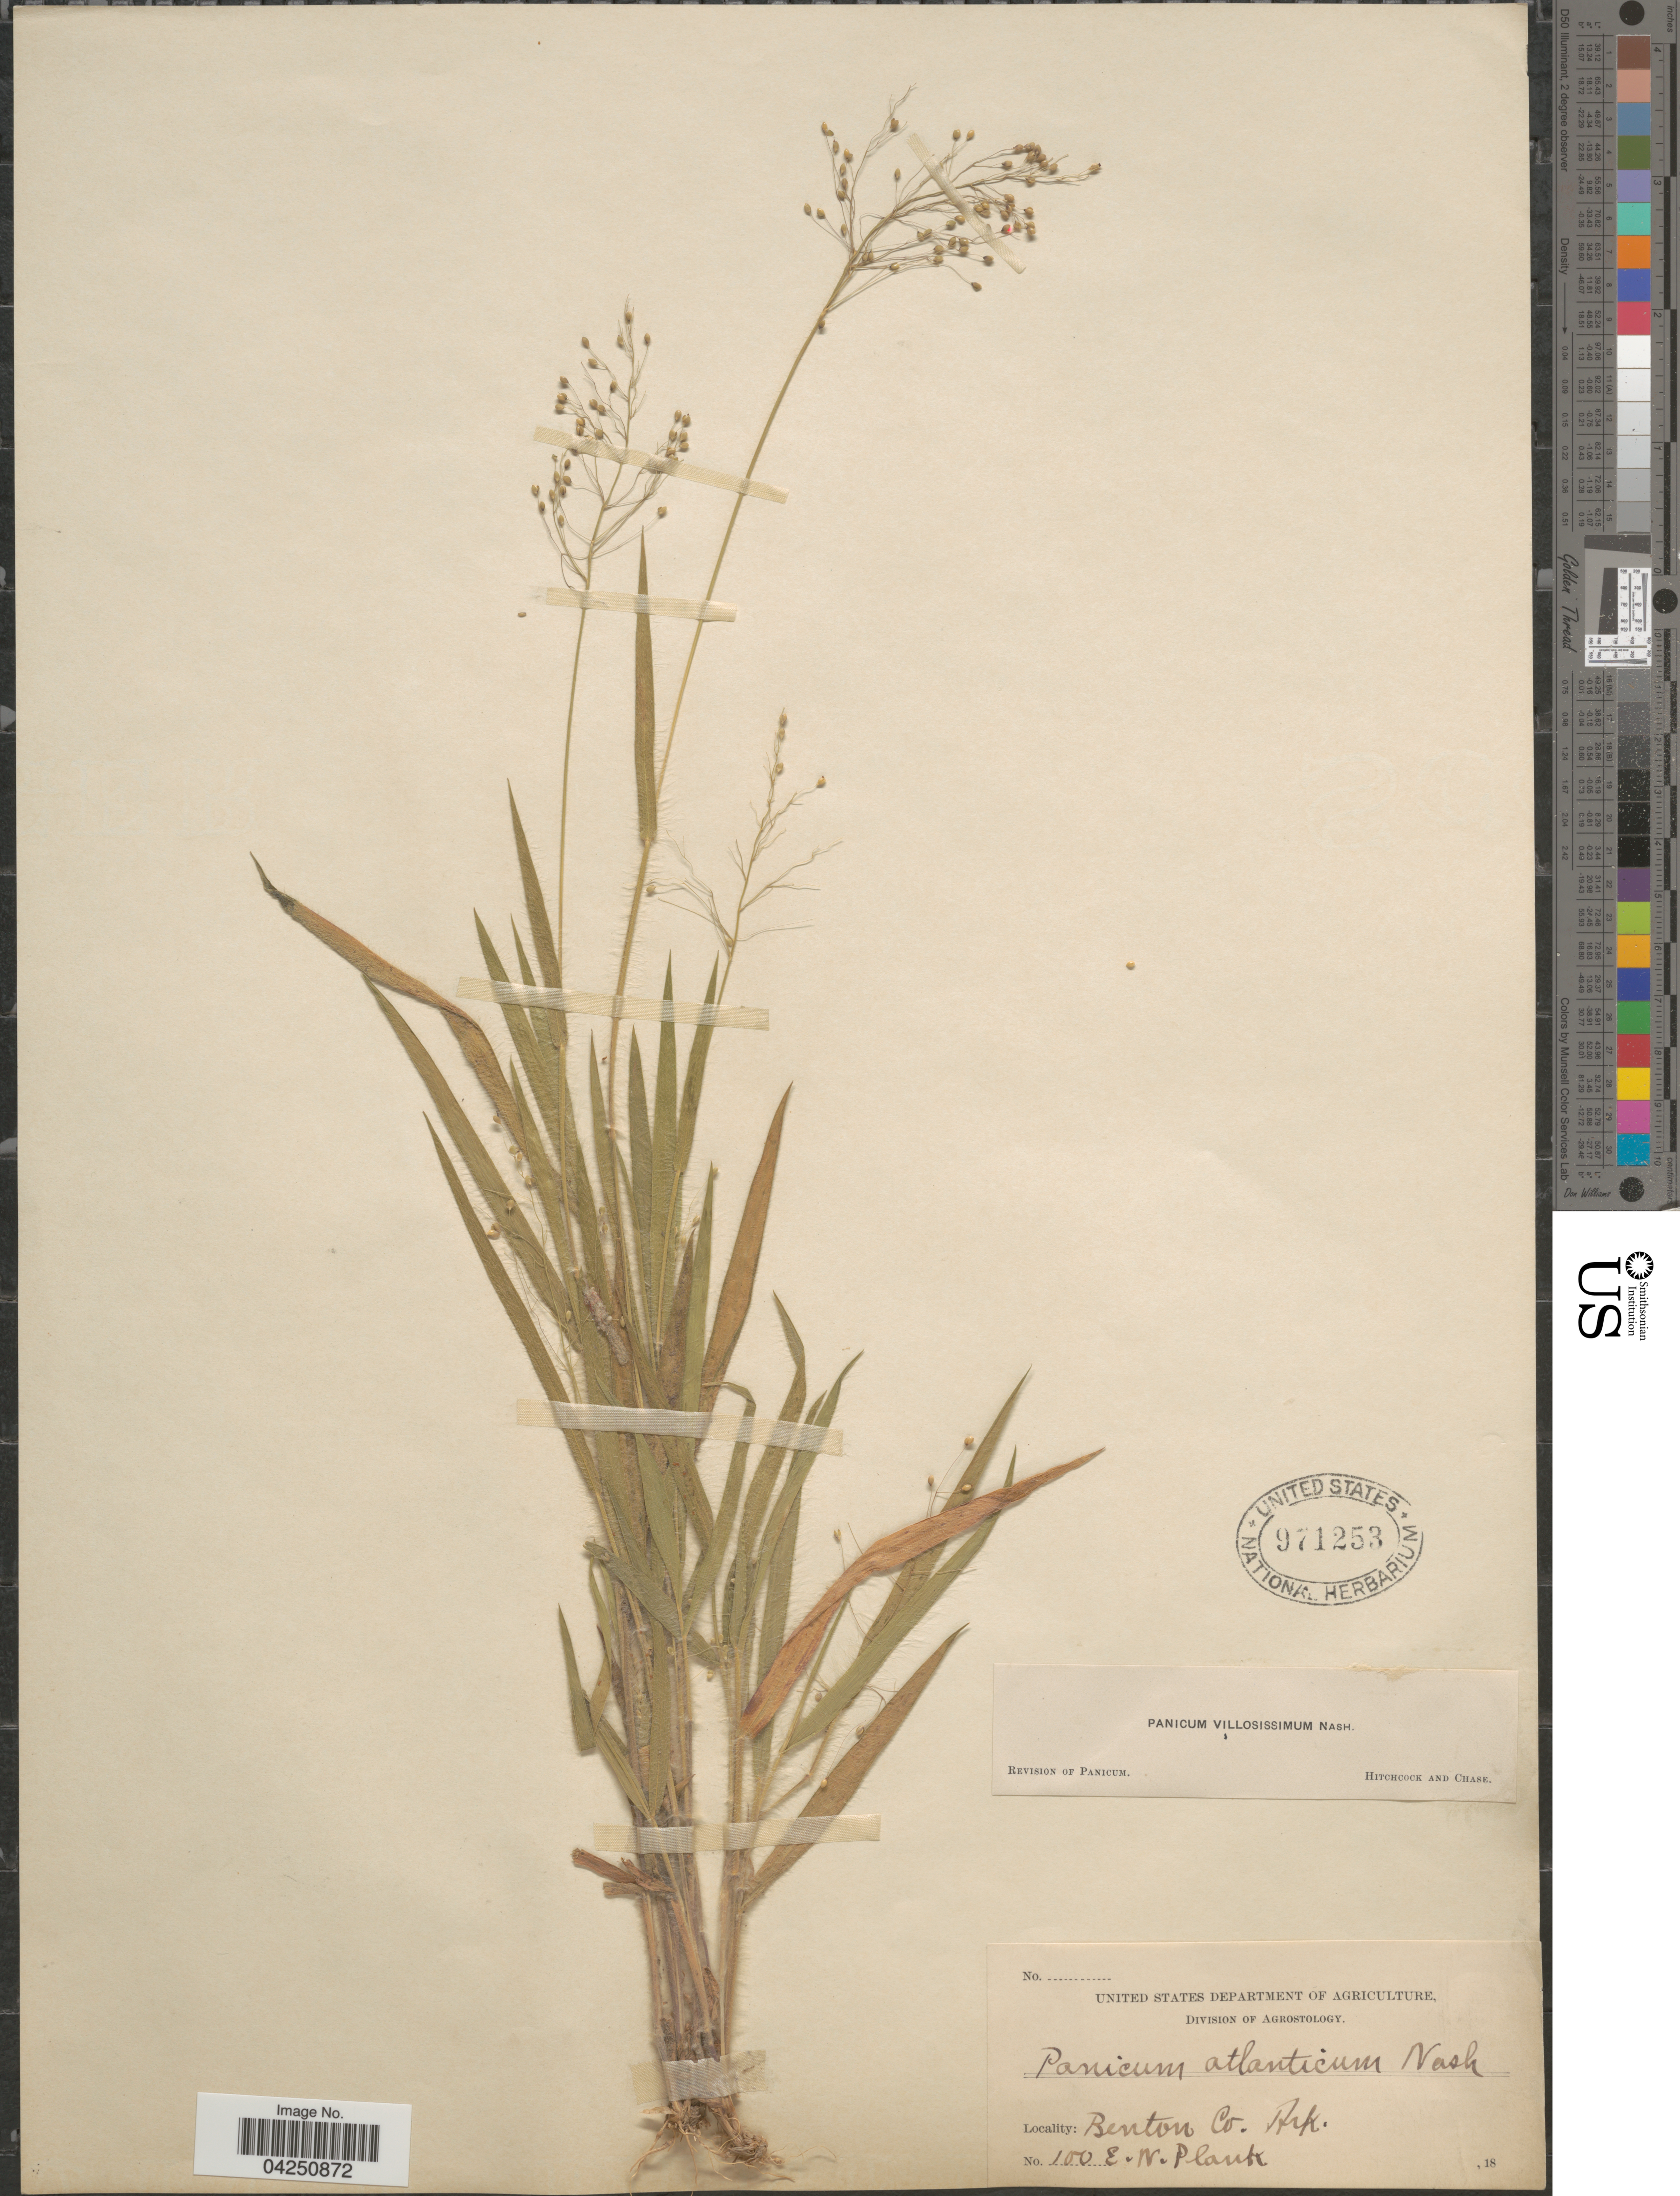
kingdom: Plantae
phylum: Tracheophyta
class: Liliopsida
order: Poales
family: Poaceae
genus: Dichanthelium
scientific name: Dichanthelium acuminatum var. acuminatum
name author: (Sw.) Gould & C.A. Clark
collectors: E. Plank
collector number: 100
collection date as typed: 18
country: United States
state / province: Arkansas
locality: Benton Co.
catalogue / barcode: US 971253